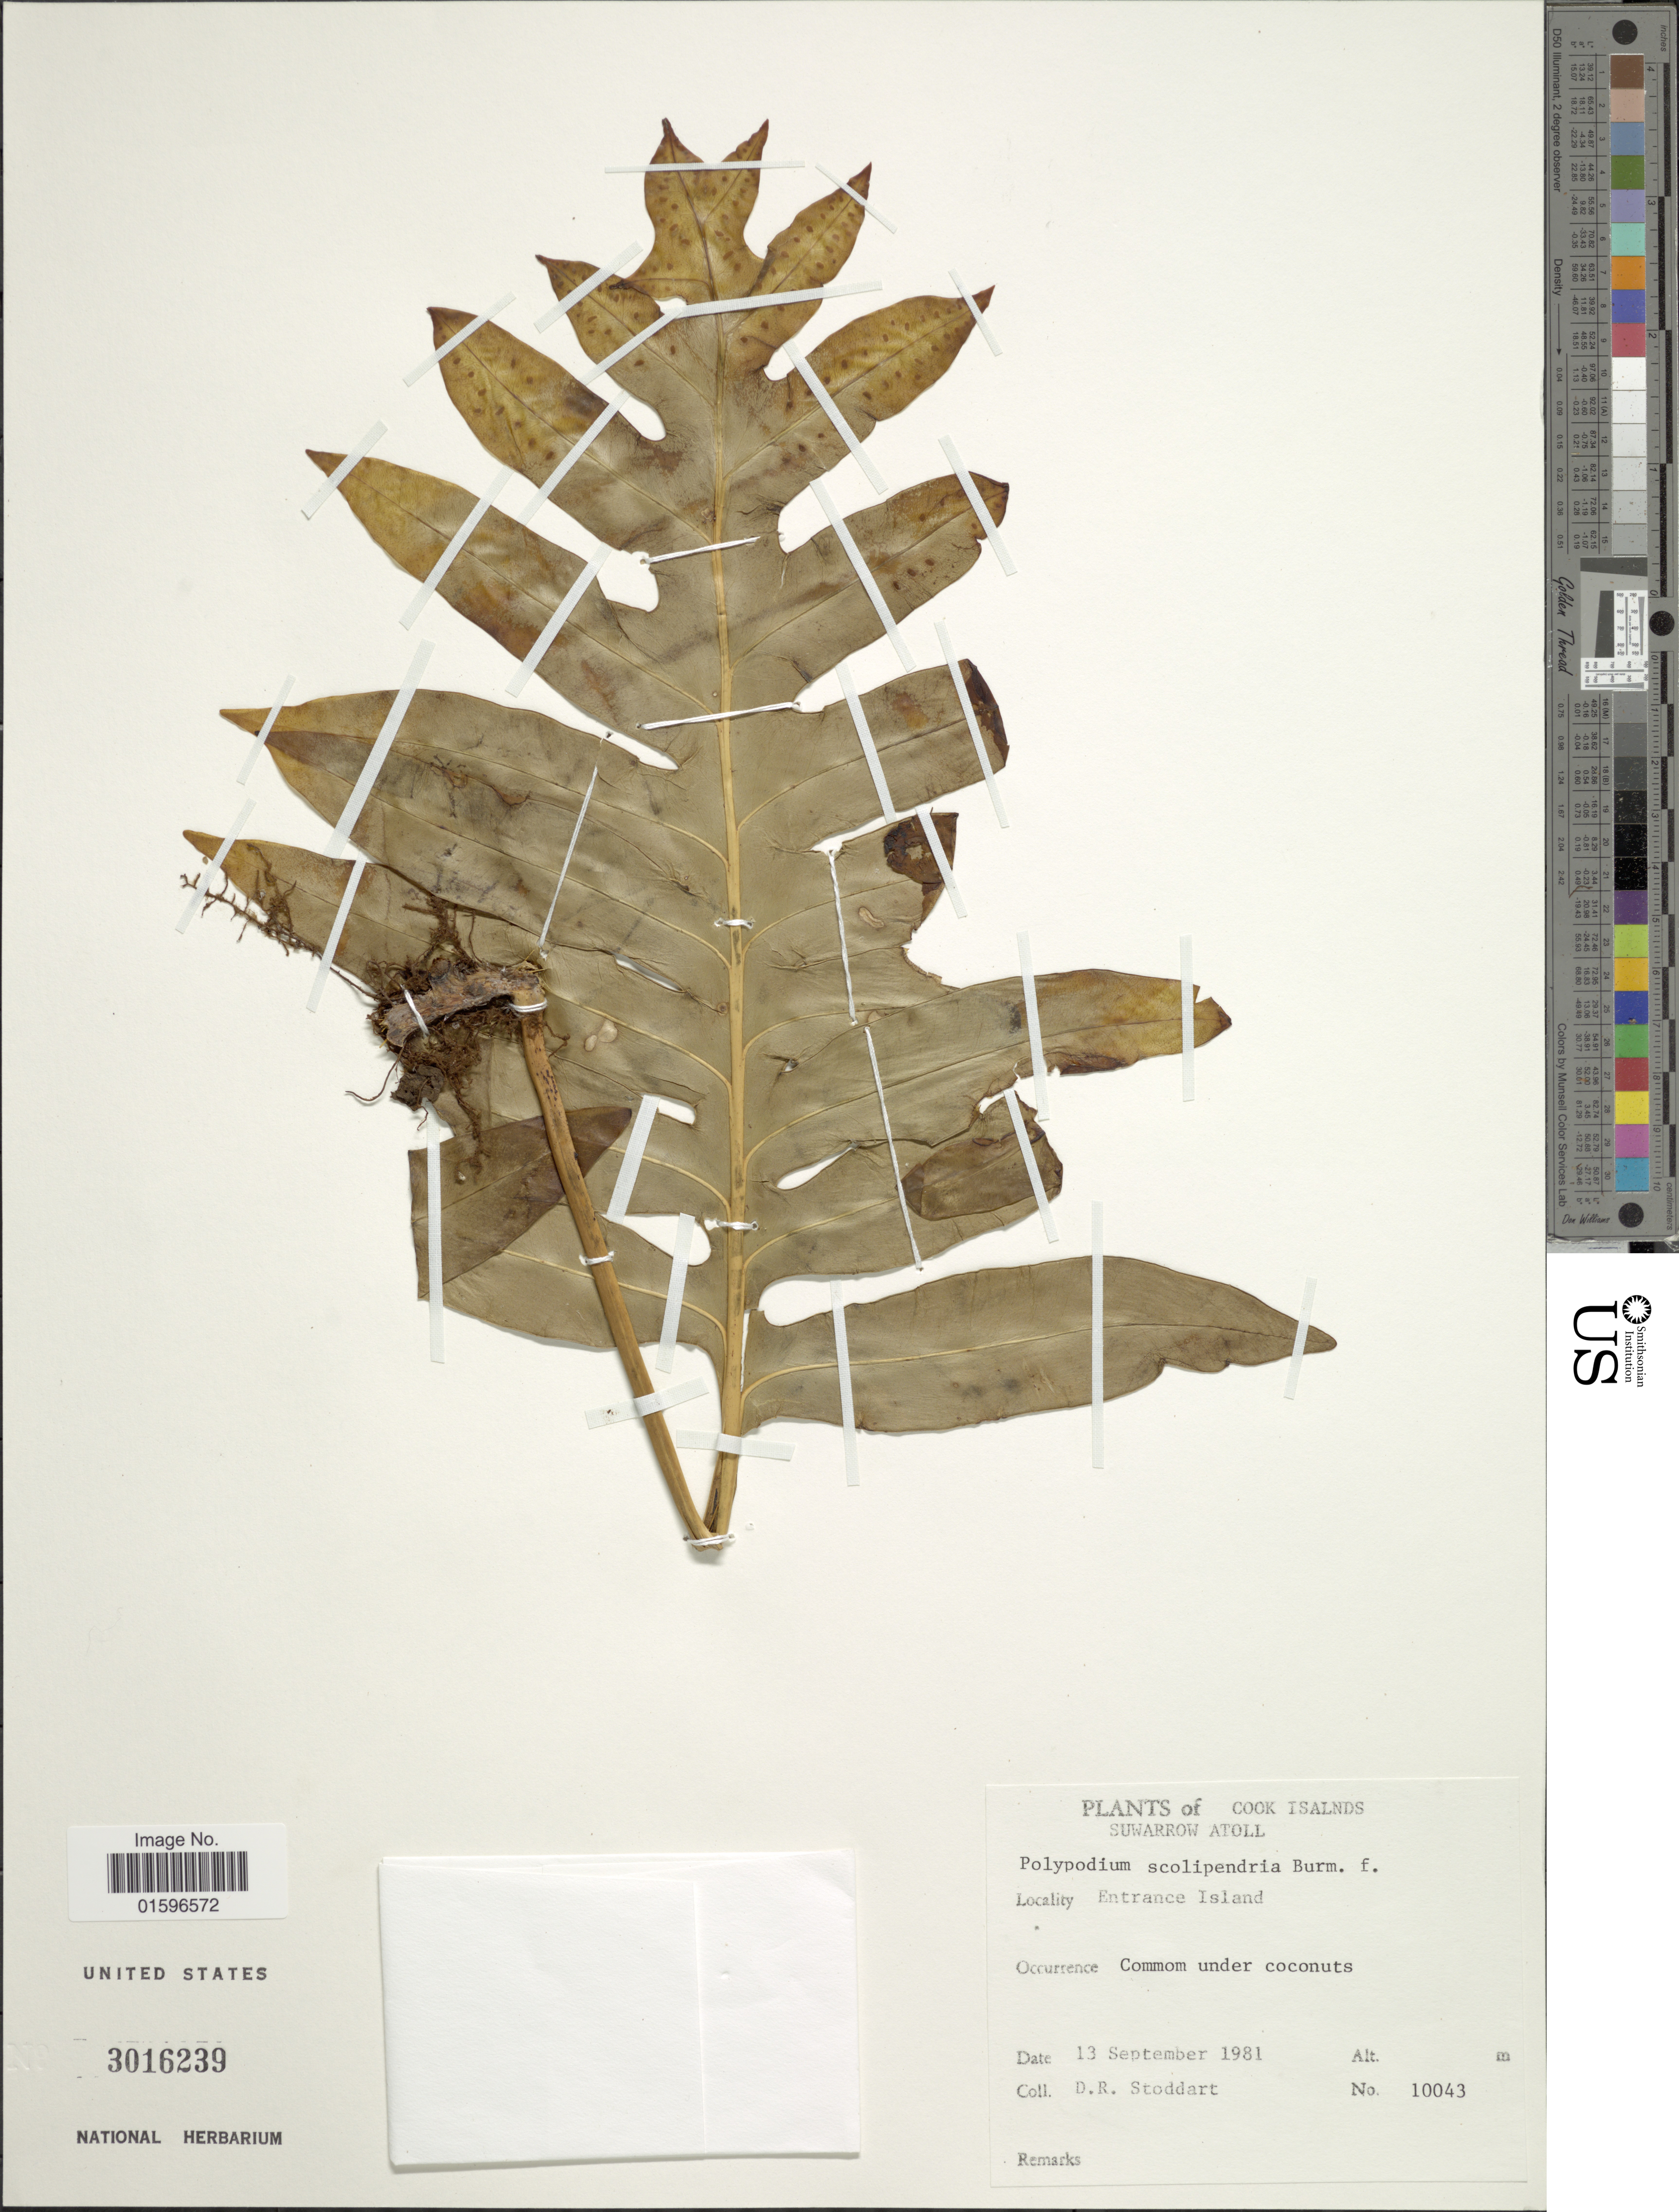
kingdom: Plantae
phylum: Tracheophyta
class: Polypodiopsida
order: Polypodiales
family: Polypodiaceae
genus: Polypodium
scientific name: Polypodium scolopendria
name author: Burm. f.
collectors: D. R. Stoddart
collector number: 10043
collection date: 1981-09-13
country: Cook Islands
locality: Cook Islands, Suwarrow Atoll, Entrance Island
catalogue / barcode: US 3016239